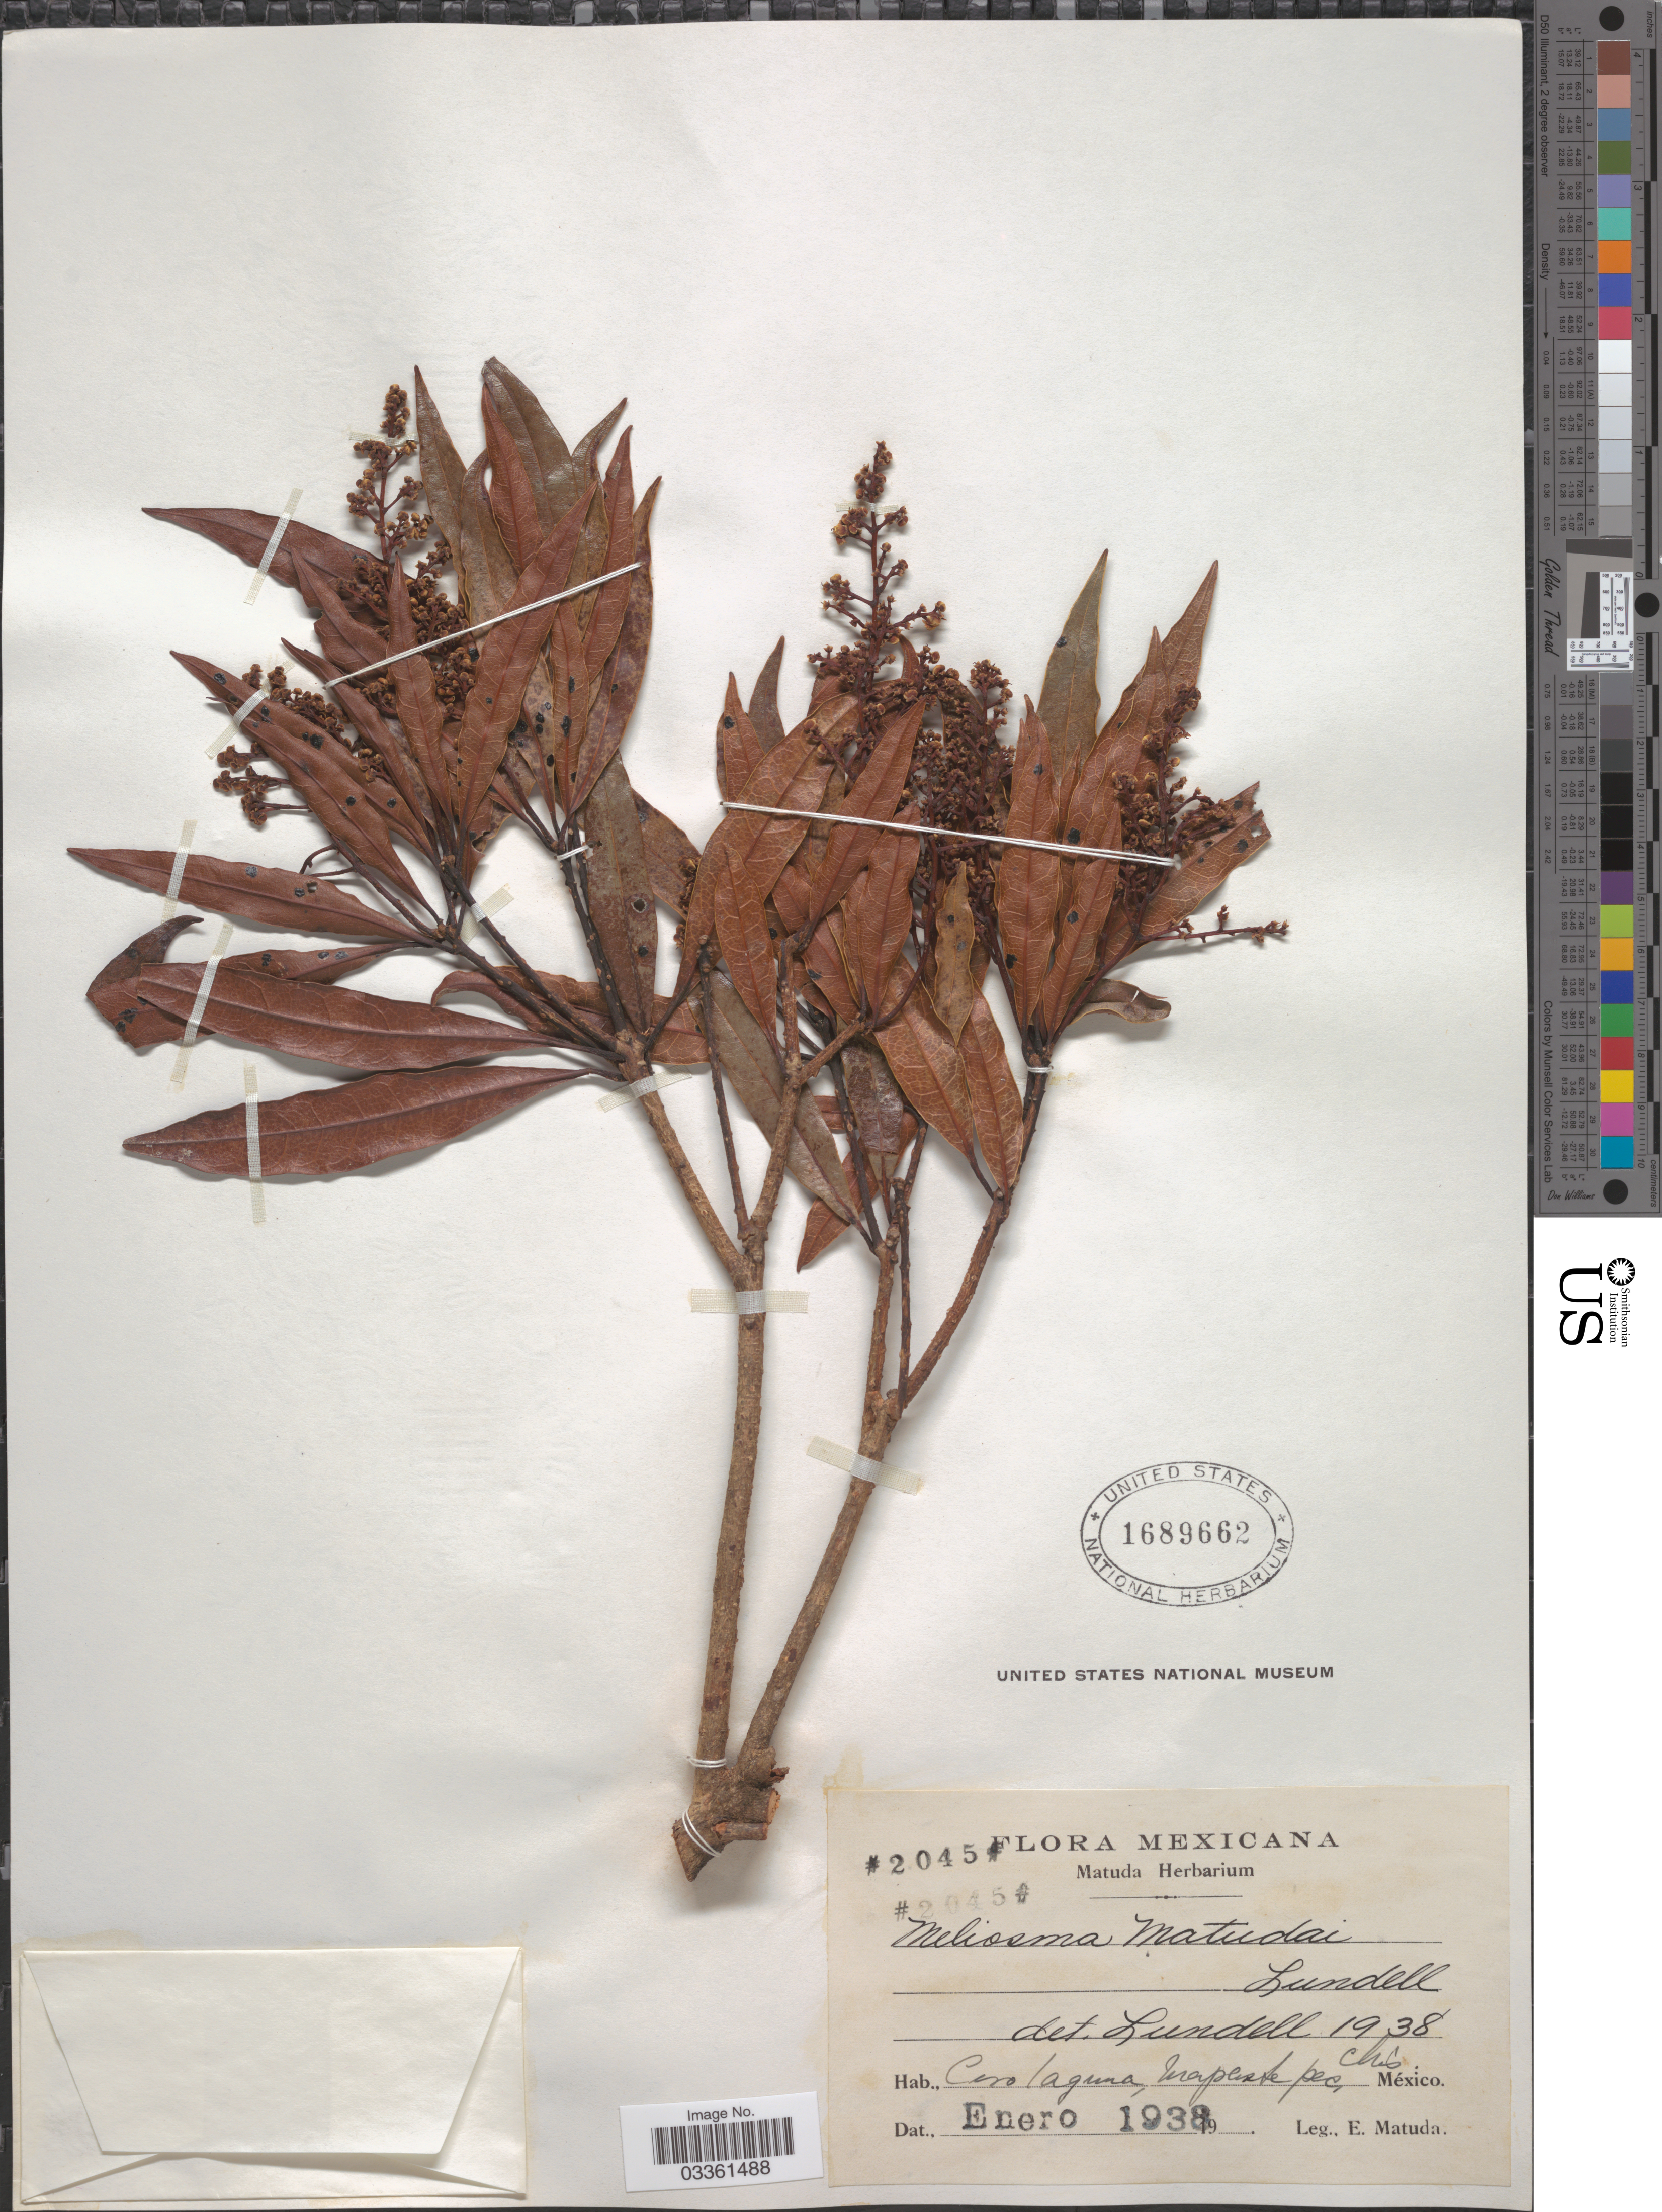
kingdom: Plantae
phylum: Tracheophyta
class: Magnoliopsida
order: Proteales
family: Sabiaceae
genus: Meliosma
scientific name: Meliosma matudai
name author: Lundell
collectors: E. Matuda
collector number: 2045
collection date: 1938-01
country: Mexico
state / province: Chiapas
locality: Cero Laguna, Mapastepec.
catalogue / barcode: US 1689662